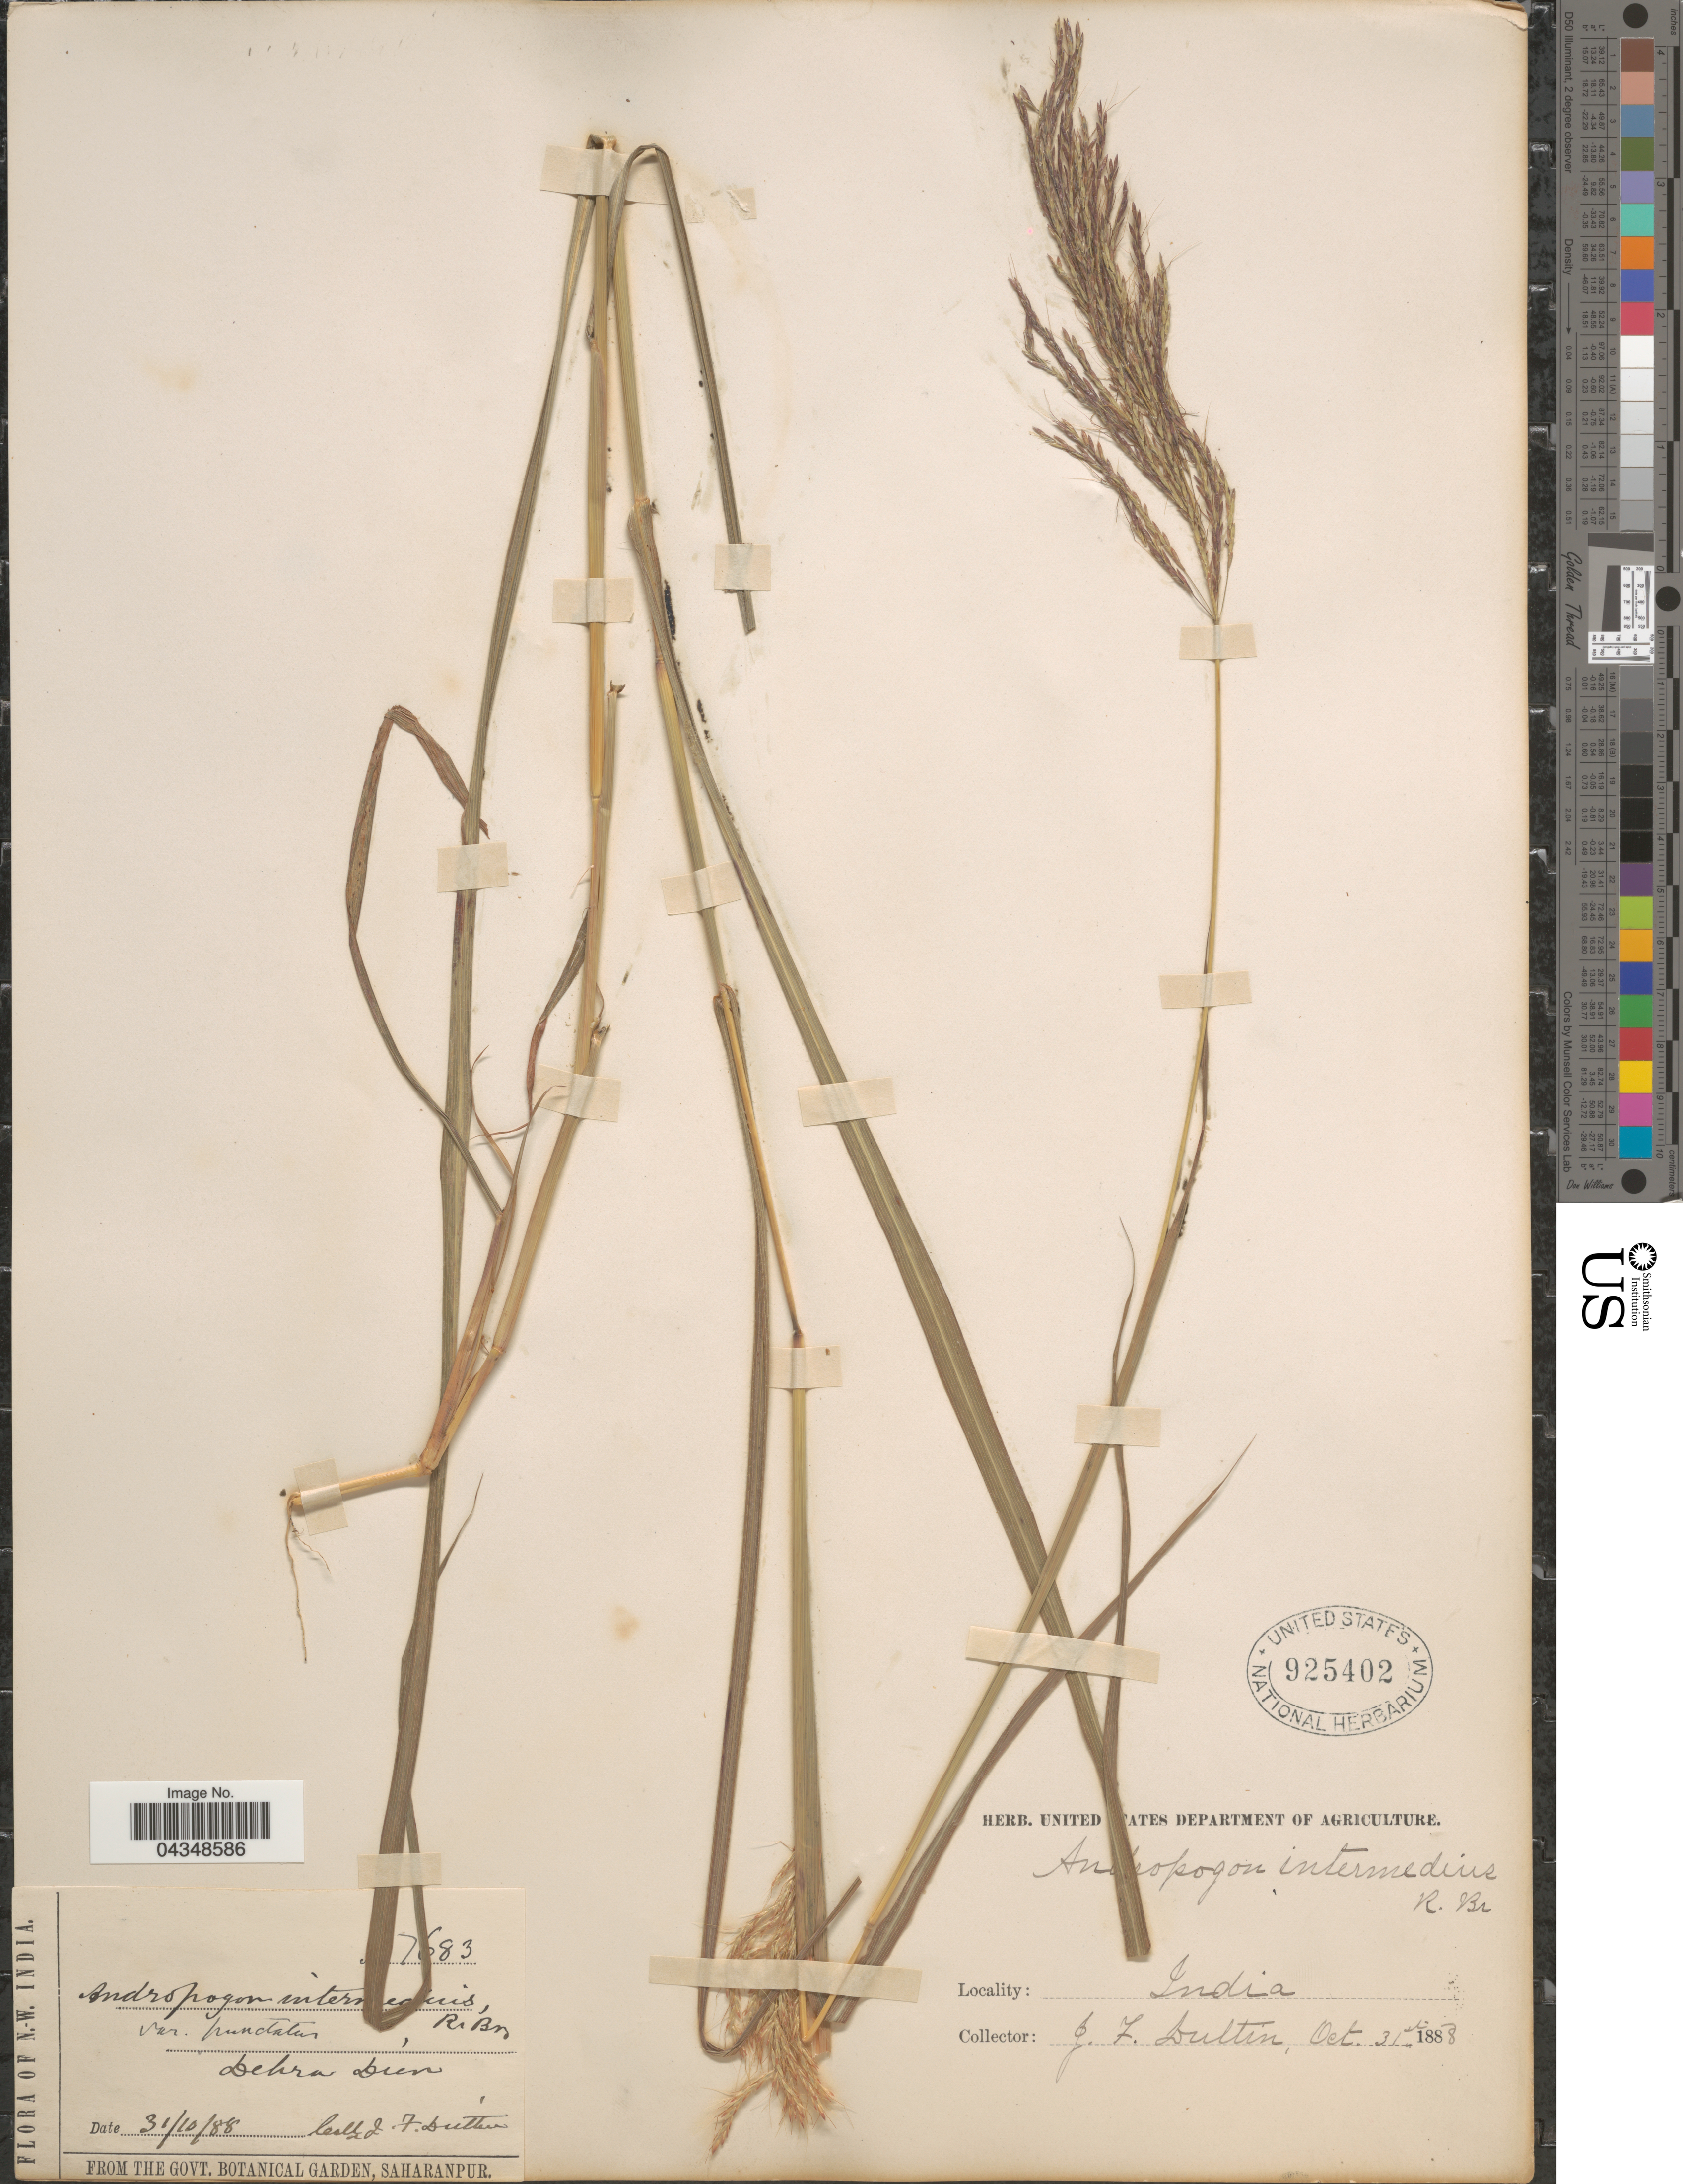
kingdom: Plantae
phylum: Tracheophyta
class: Liliopsida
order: Poales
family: Poaceae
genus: Bothriochloa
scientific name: Bothriochloa bladhii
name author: (Retz.) S.T. Blake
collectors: J. F. Duthie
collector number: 7683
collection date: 1888-10-31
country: India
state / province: Uttarakhand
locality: Dehra Dun.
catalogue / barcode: US 925402